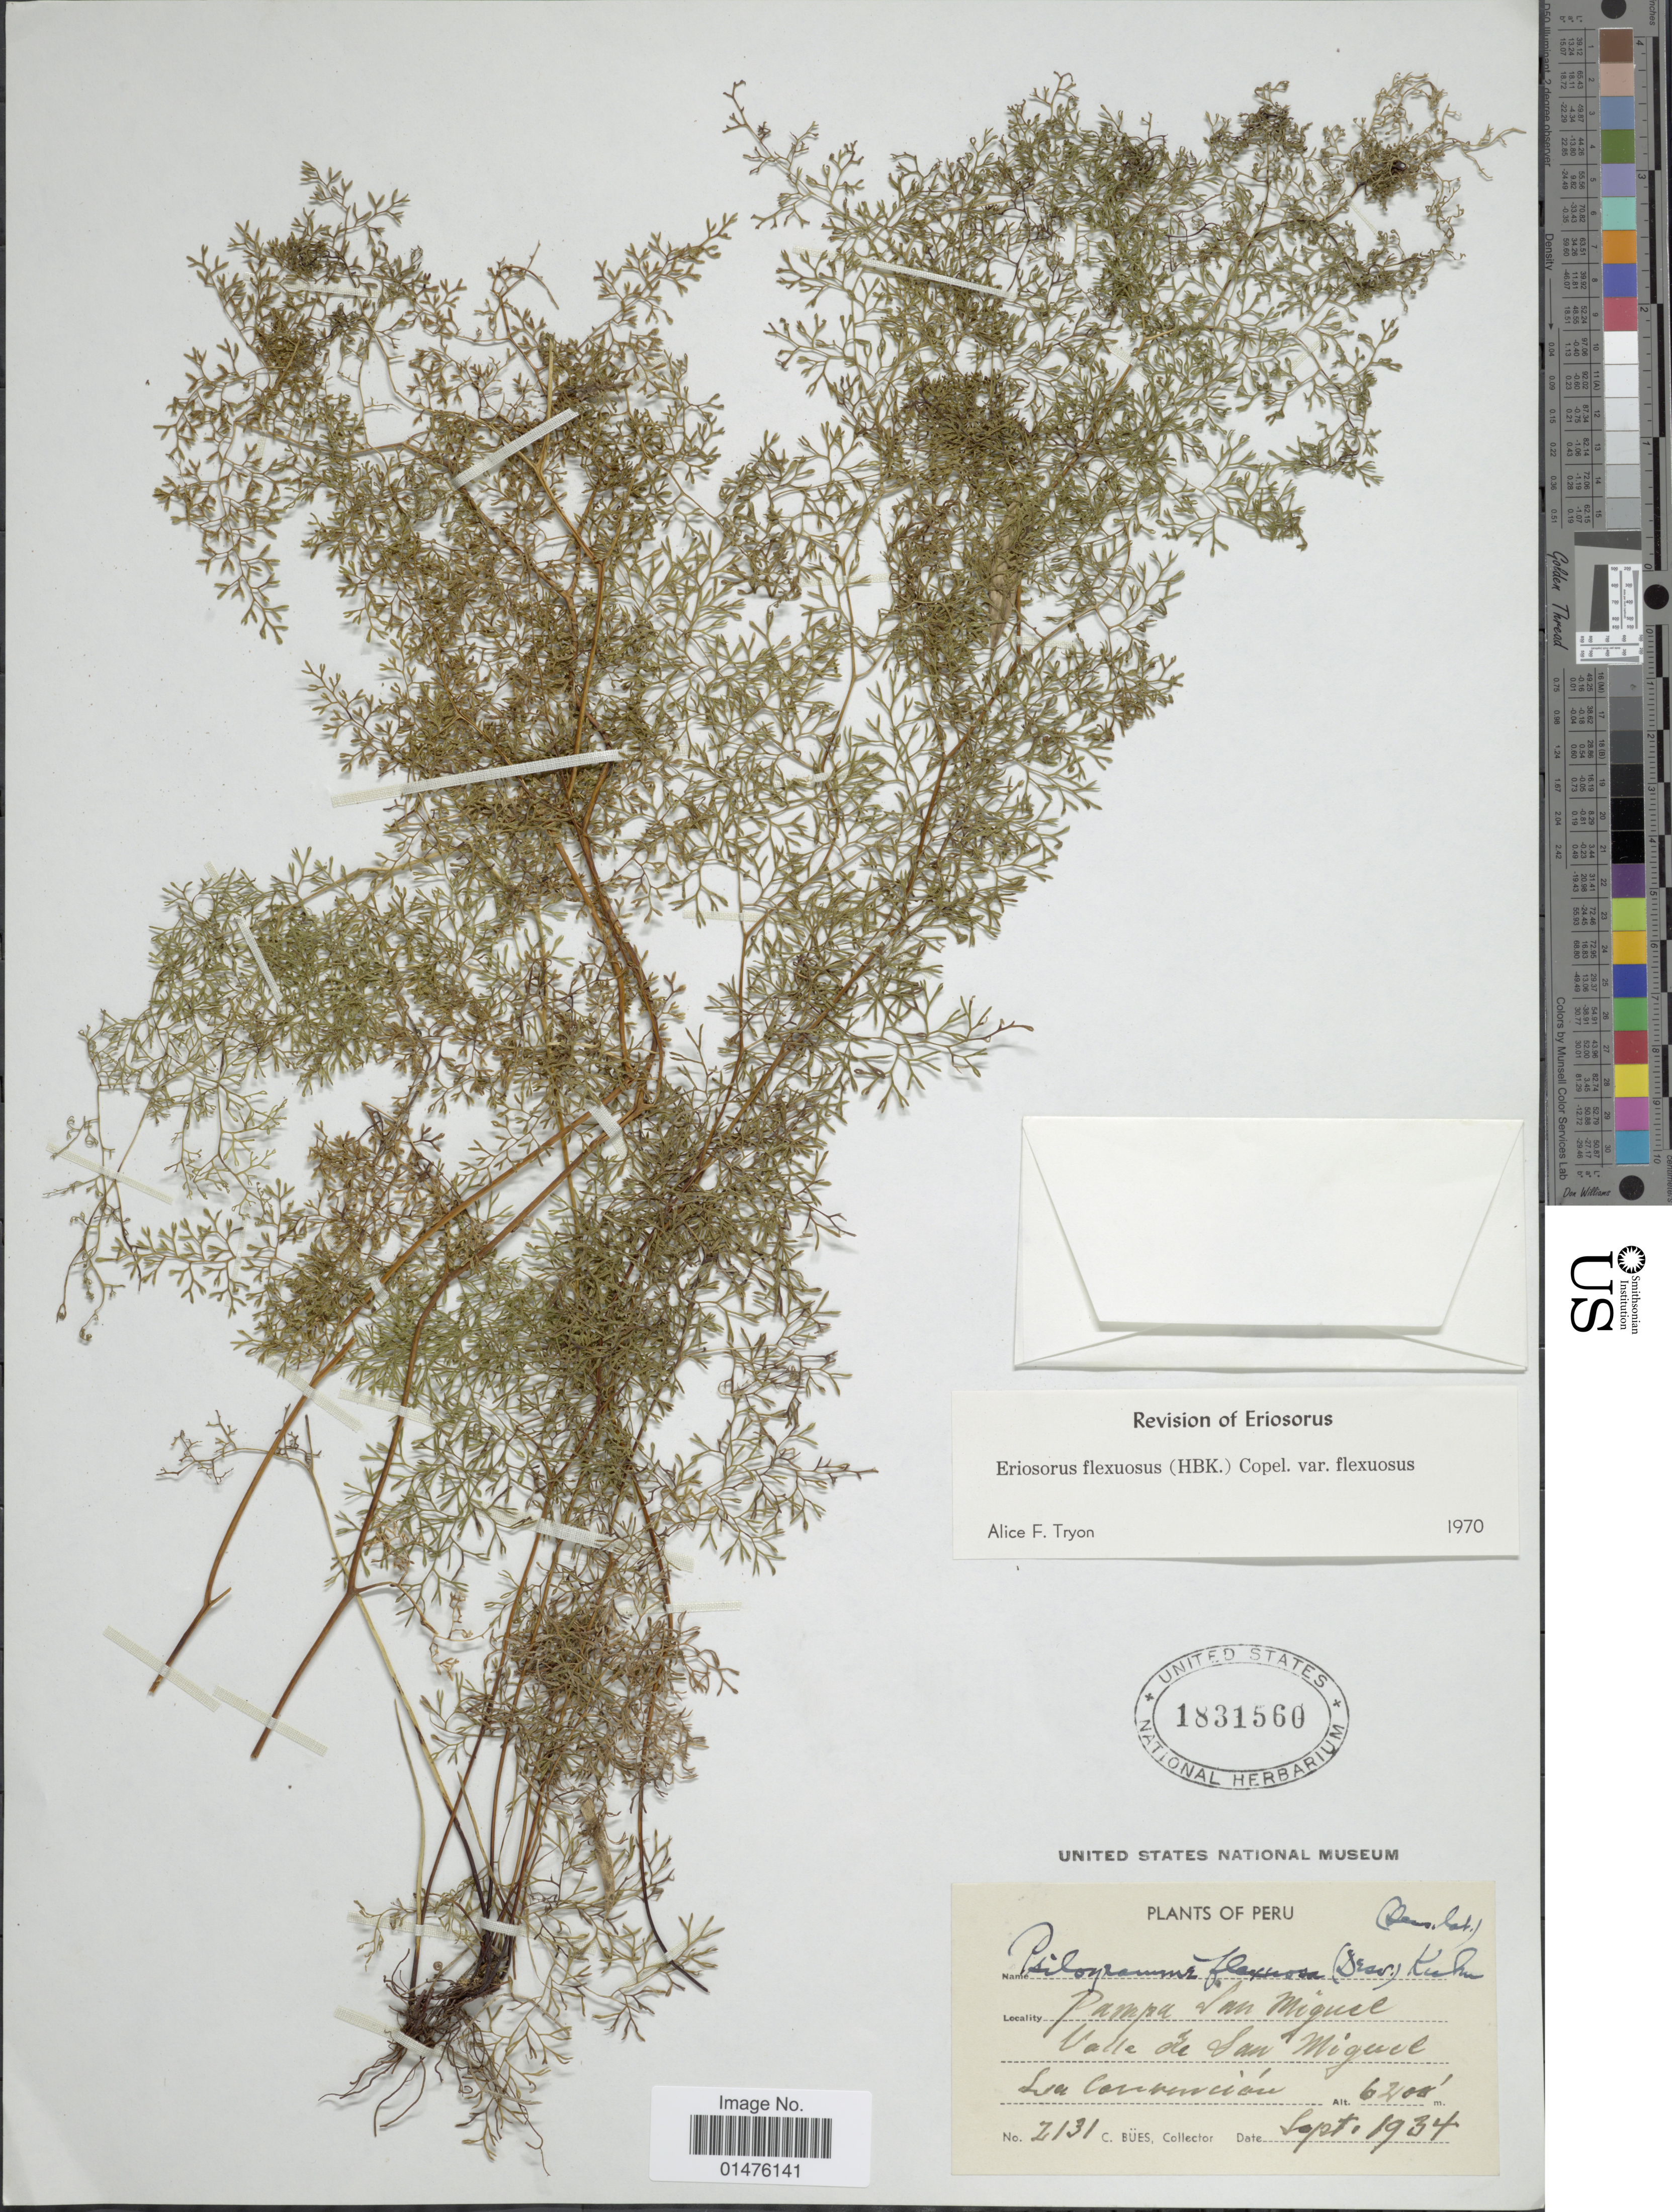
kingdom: Plantae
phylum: Tracheophyta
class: Polypodiopsida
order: Polypodiales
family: Pteridaceae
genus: Jamesonia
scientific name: Jamesonia flexuosa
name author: (Humb. & Bonpl.) Christenh.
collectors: C. Bues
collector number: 2131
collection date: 1934-09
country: Peru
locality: Pampa San Miguel, Valle de San Miguel, La Convención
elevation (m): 6200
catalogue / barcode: US 1831560